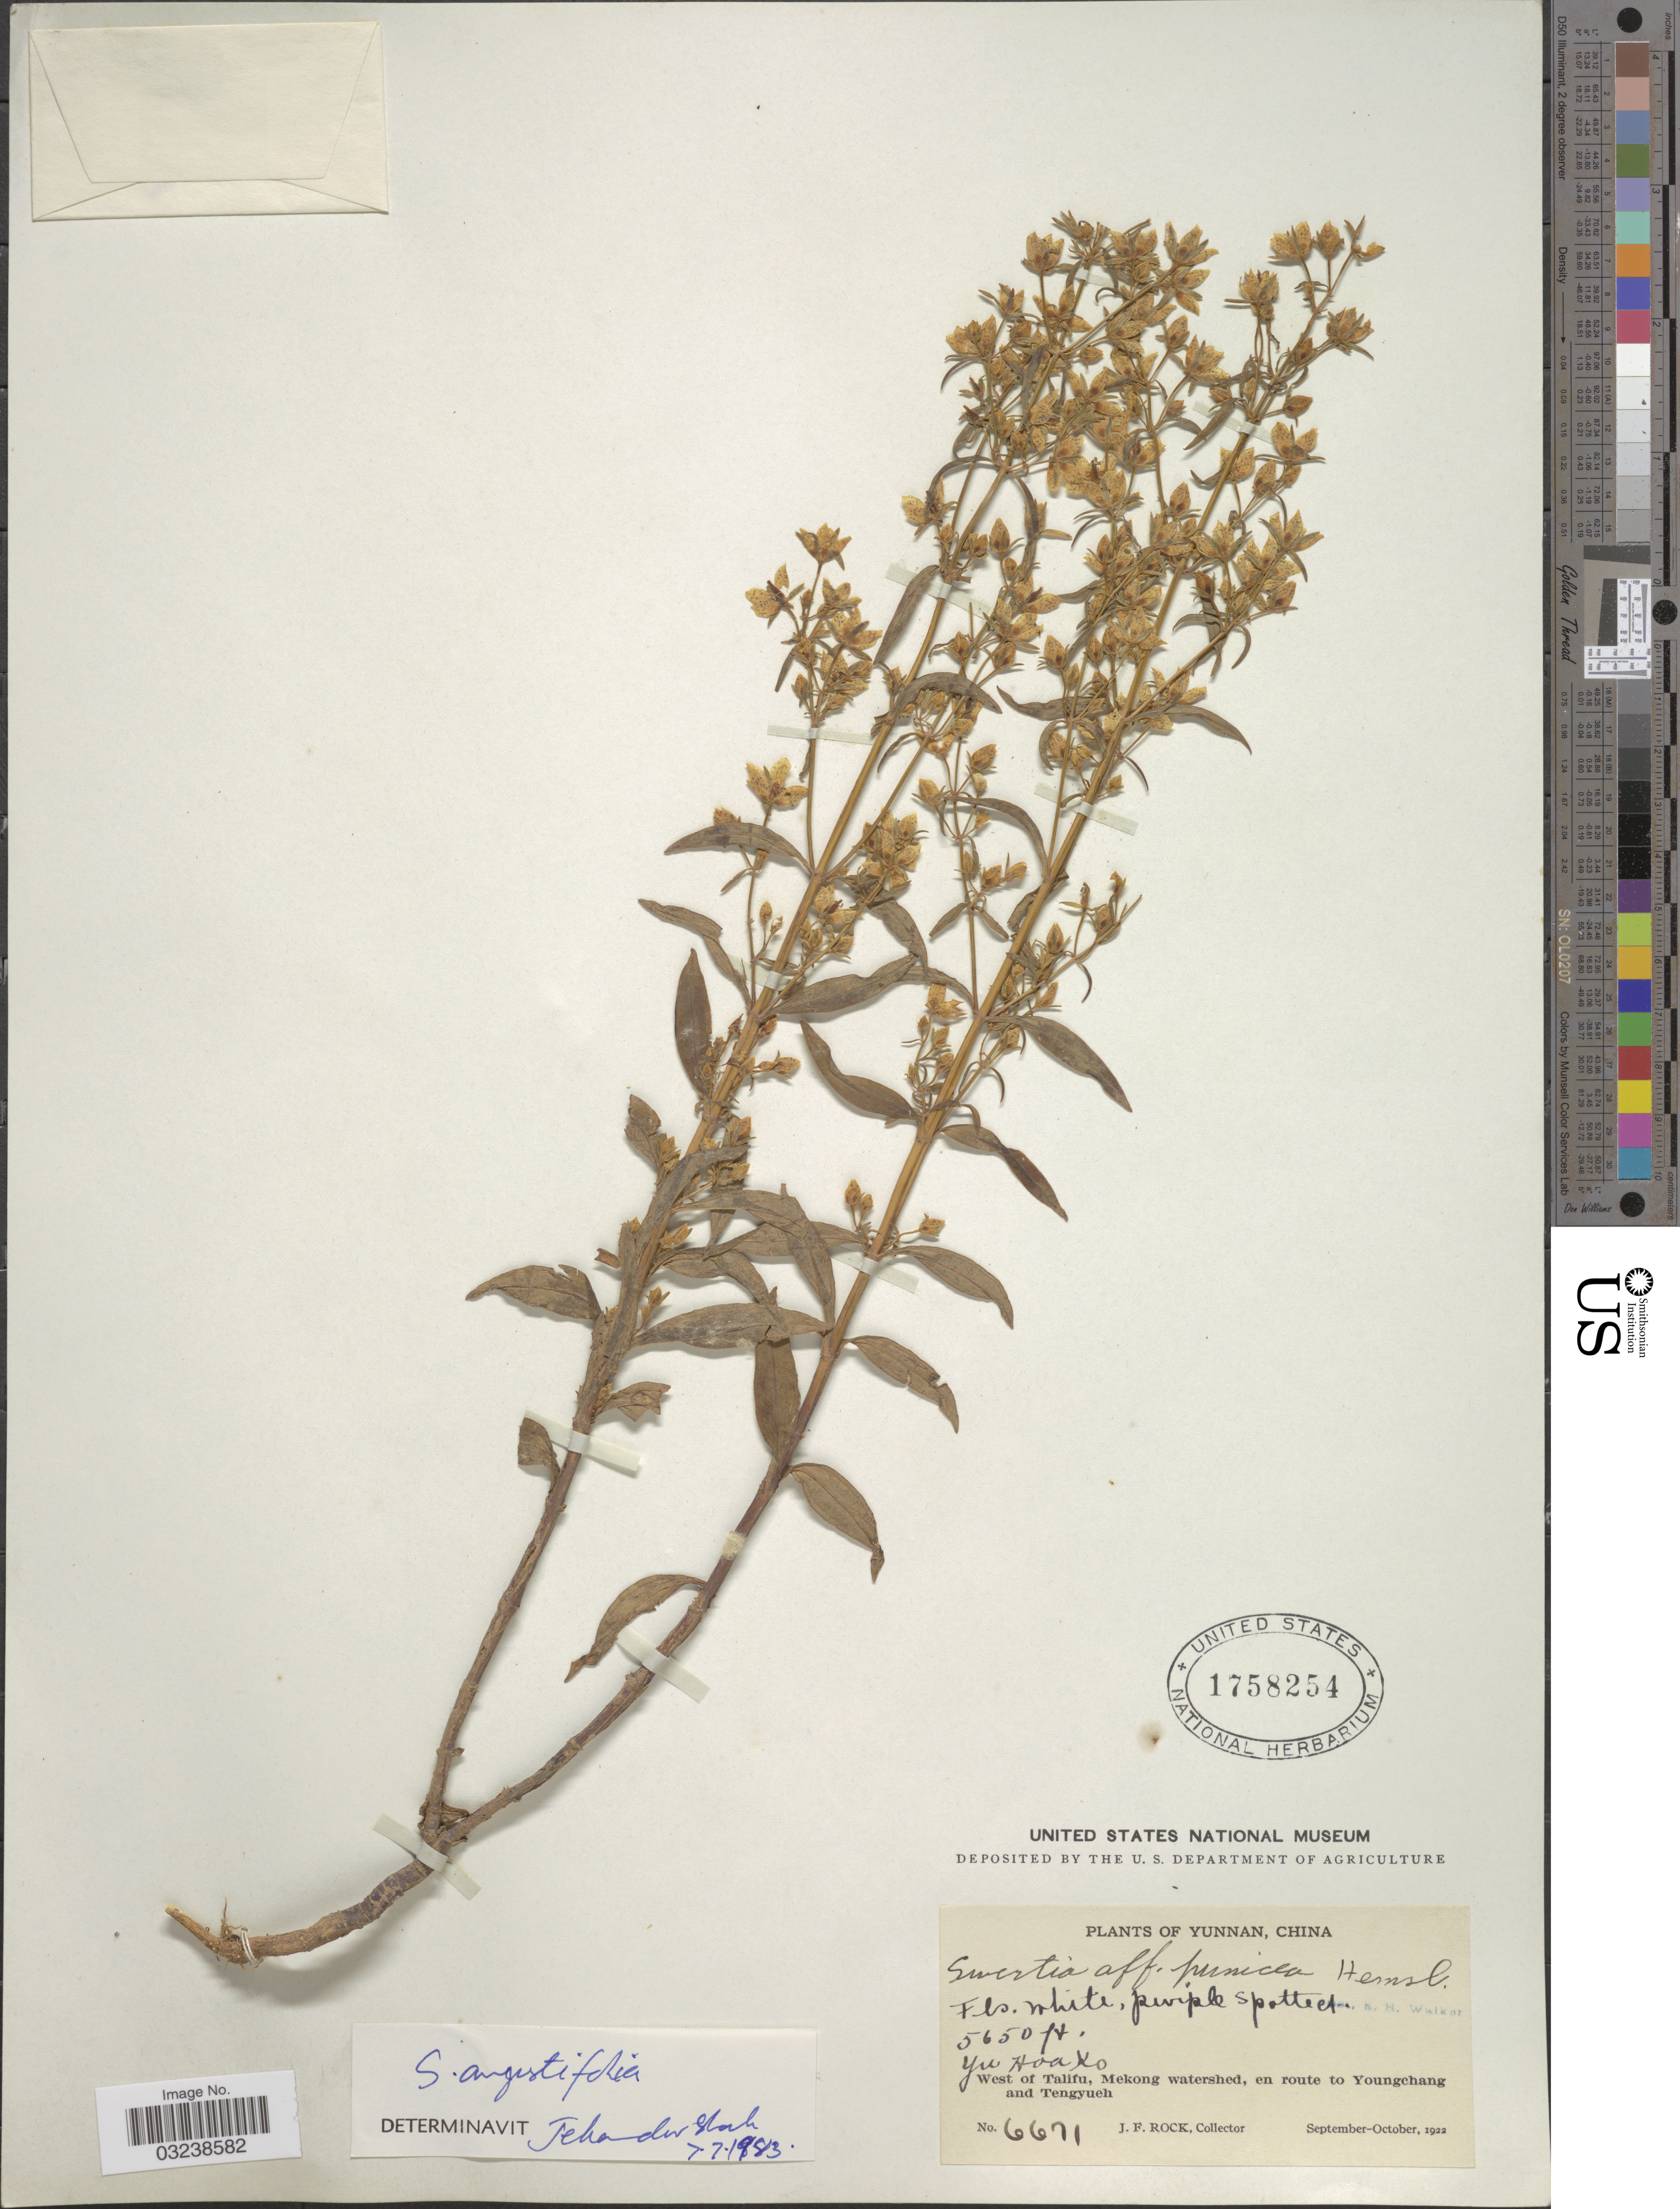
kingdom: Plantae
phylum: Tracheophyta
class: Magnoliopsida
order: Gentianales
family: Gentianaceae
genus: Swertia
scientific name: Swertia angustifolia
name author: Buch.-Ham. ex D. Don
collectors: J. Rock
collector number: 6671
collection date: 1922-09/1922-10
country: China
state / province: Yunnan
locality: Yu Hoa Ko. West of Talifu, mejong watershed, en route to Youngchang and Tengyueh.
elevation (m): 1722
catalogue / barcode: US 1758254